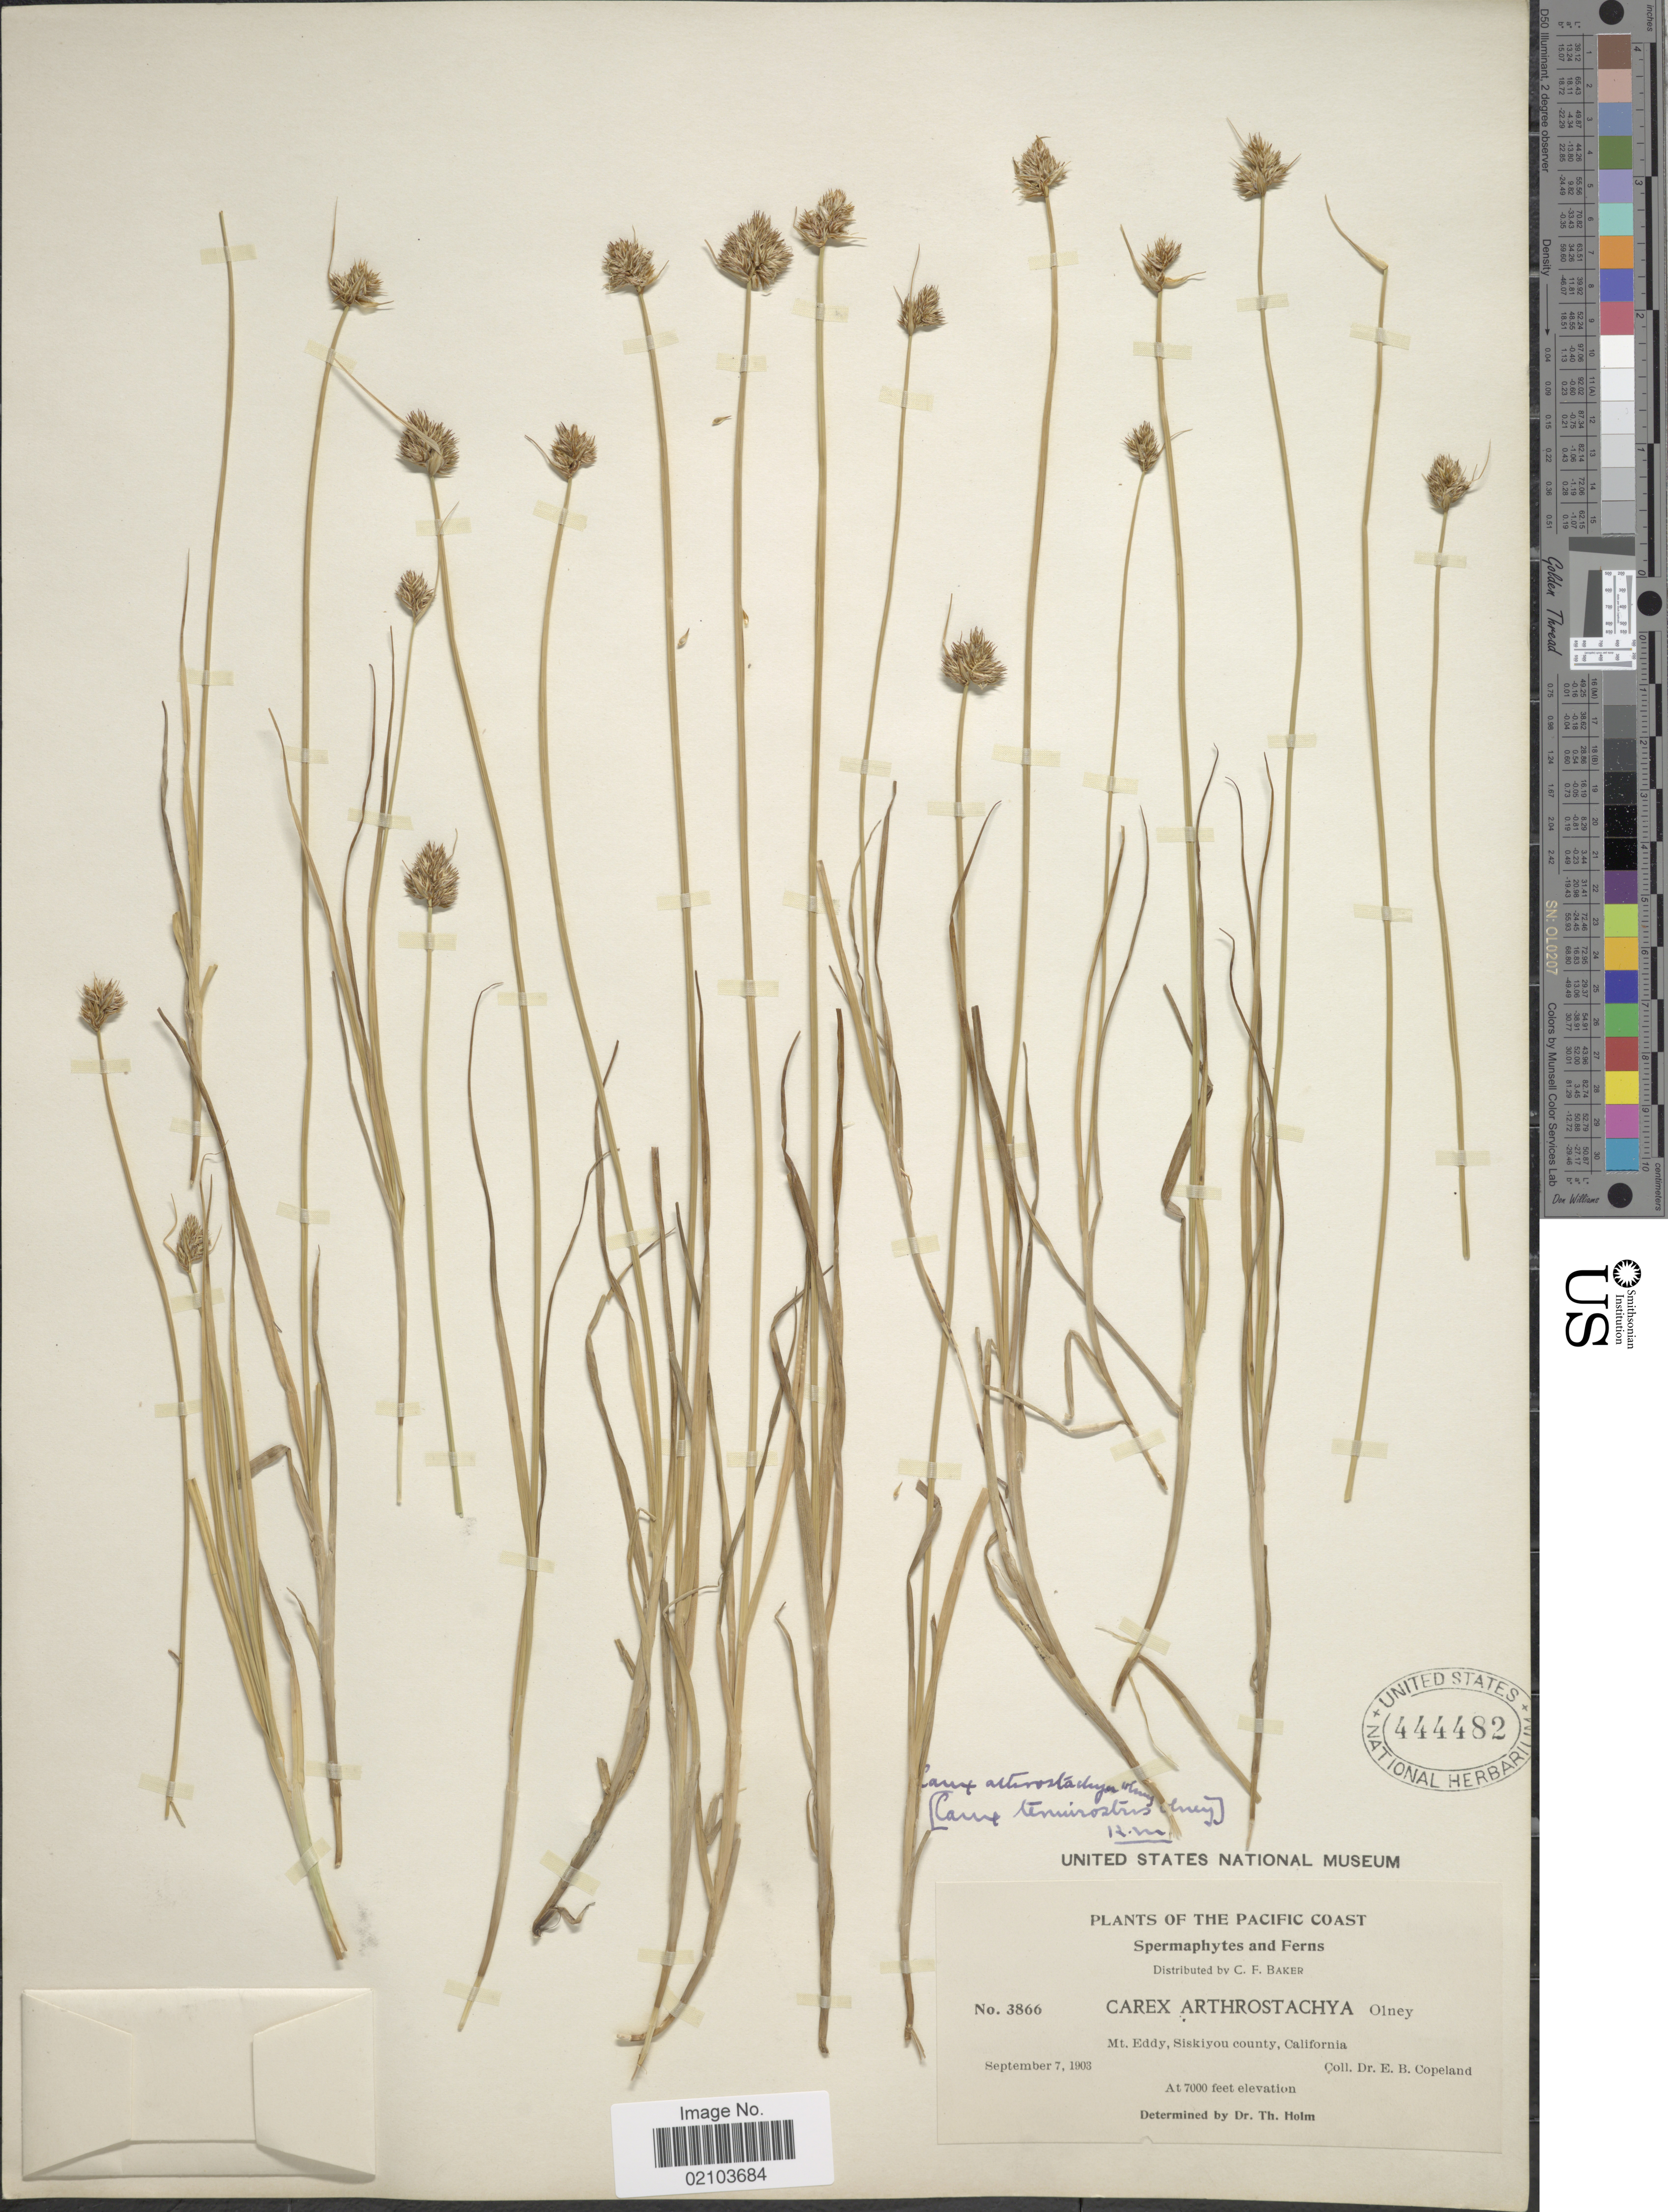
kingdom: Plantae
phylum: Tracheophyta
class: Liliopsida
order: Poales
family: Cyperaceae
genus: Carex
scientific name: Carex athrostachya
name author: Olney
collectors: E. B. Copeland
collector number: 3866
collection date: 1903-09-07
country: United States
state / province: California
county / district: Siskiyou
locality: Pacific Coast. Mt. Eddy, Siskiyou County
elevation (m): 2134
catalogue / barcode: US 444482